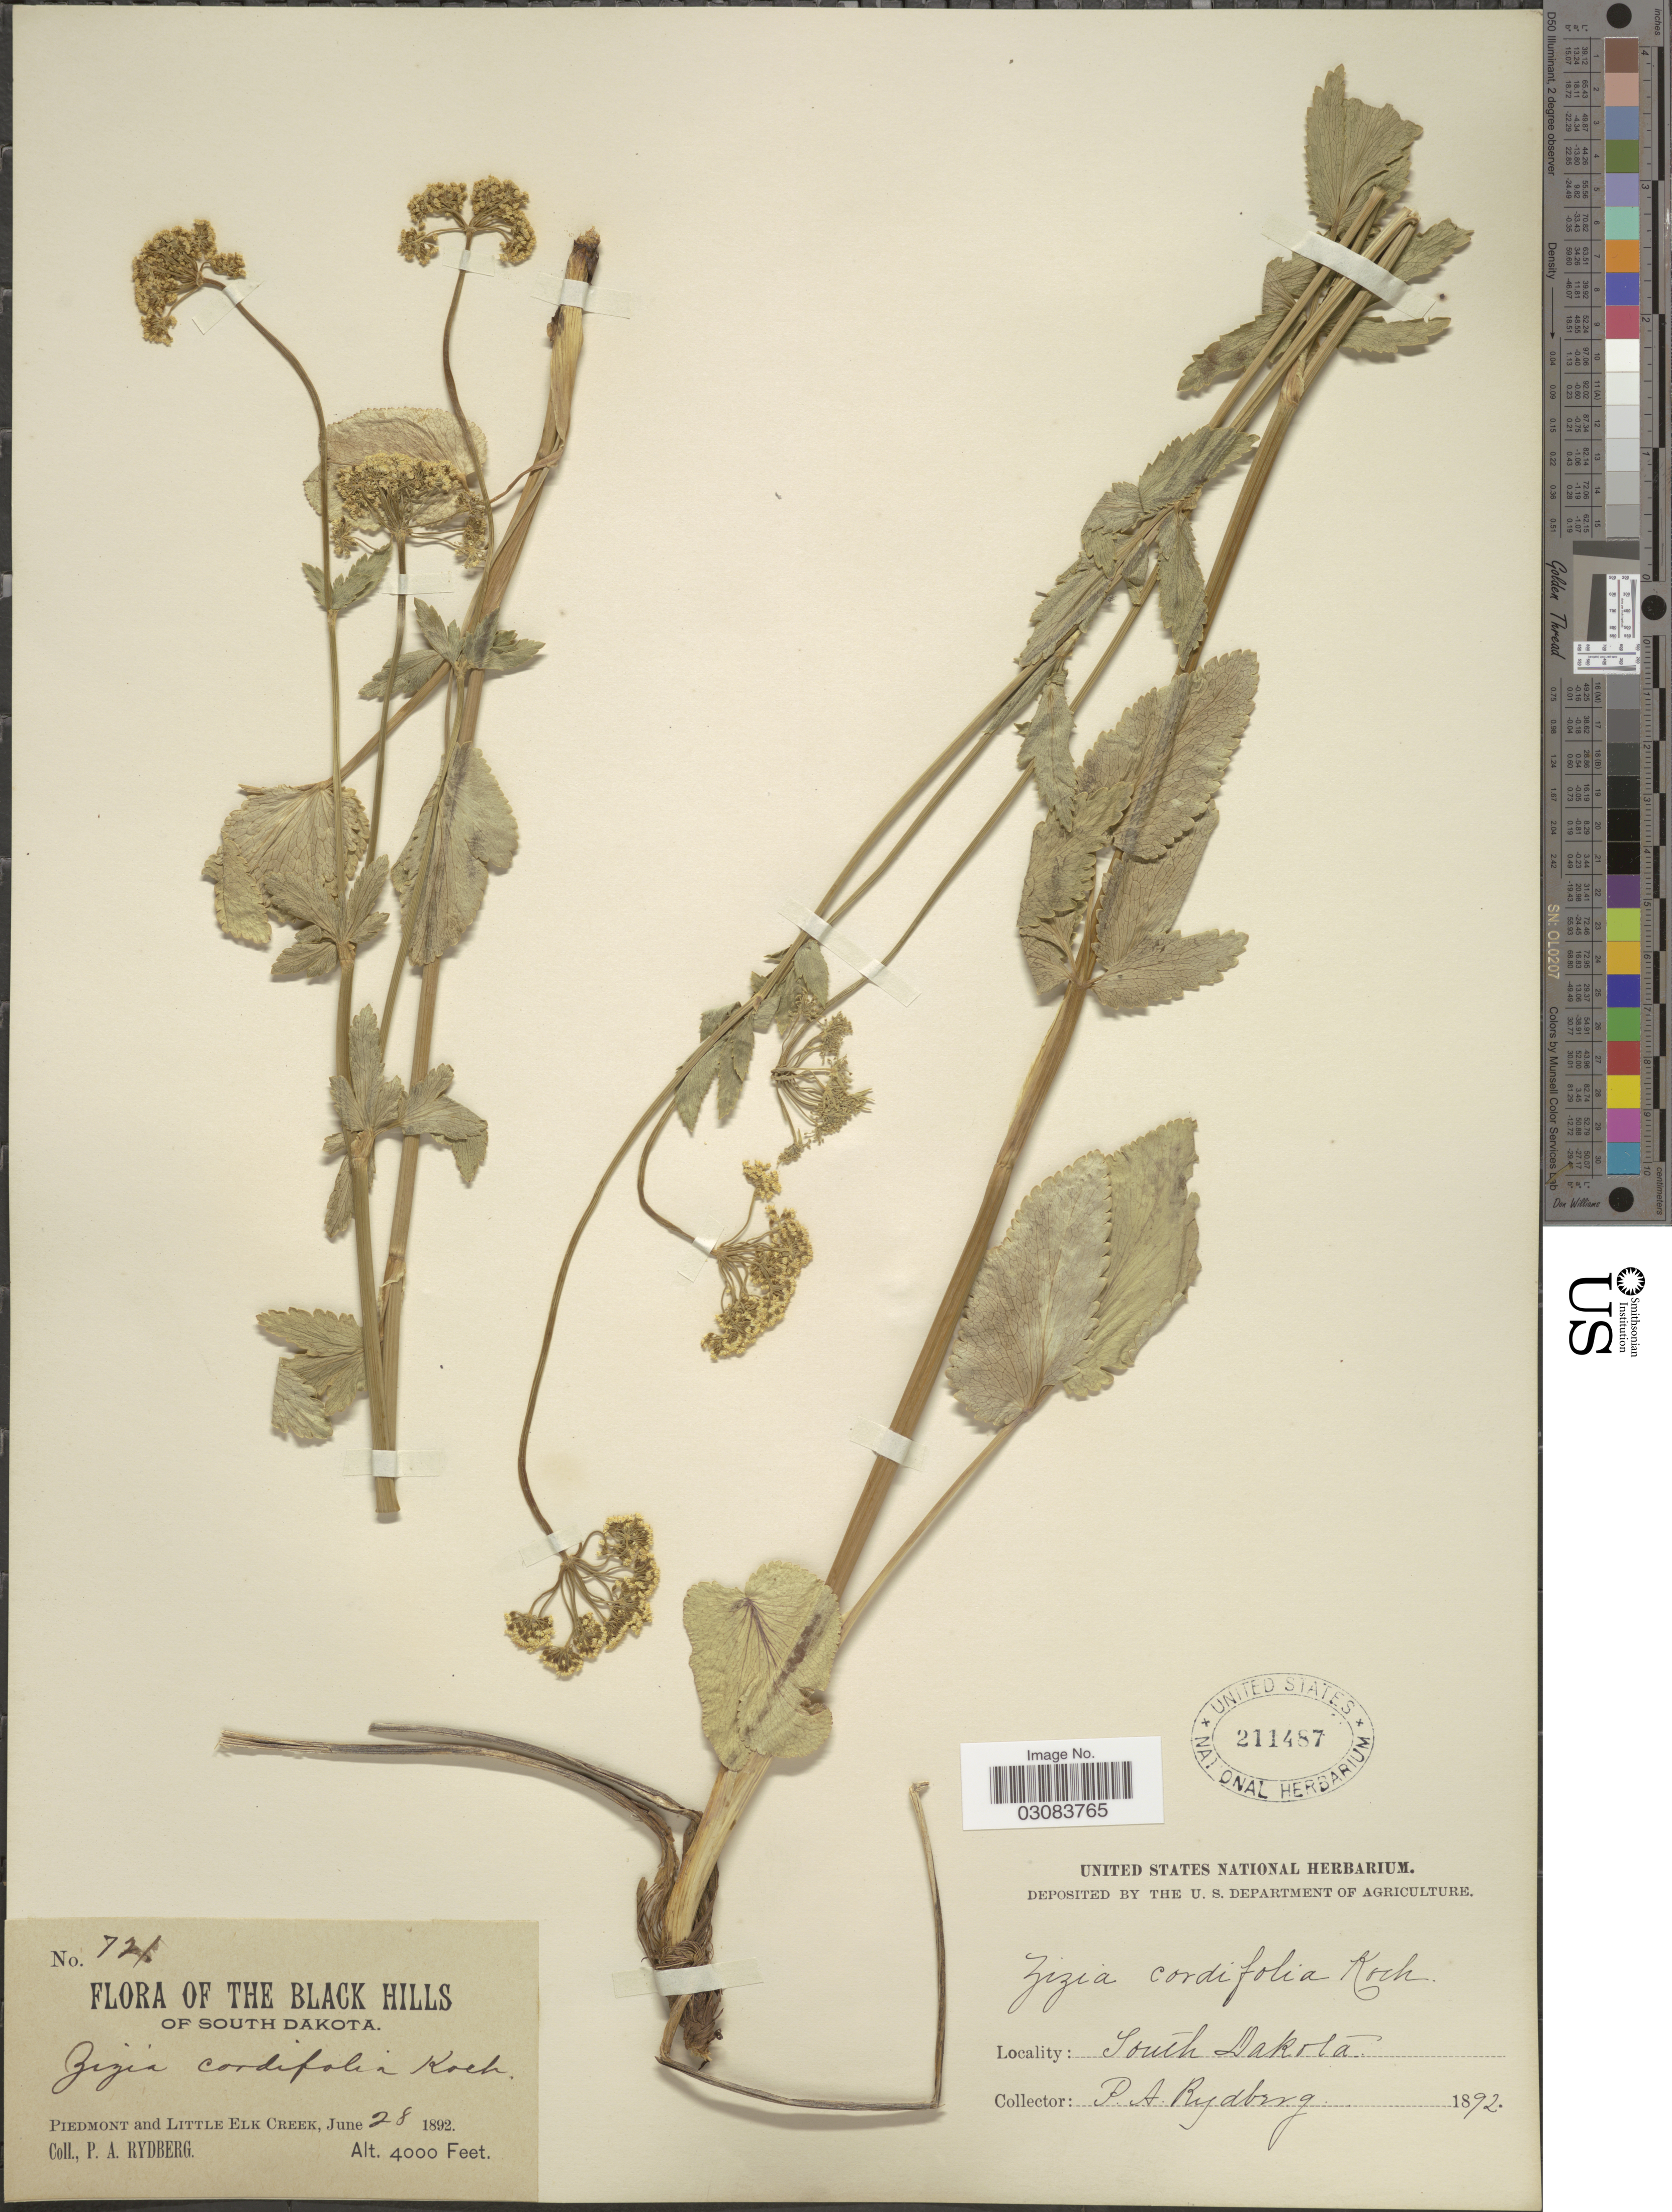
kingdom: Plantae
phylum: Tracheophyta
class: Magnoliopsida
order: Apiales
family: Apiaceae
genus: Zizia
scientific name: Zizia aptera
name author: (A. Gray) Fernald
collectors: P. A. Rydberg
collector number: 721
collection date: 1892-06-28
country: United States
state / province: South Dakota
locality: The Black Hills of South Dakota. Piedmont and Little Elk Creek.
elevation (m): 1219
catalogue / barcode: US 211487